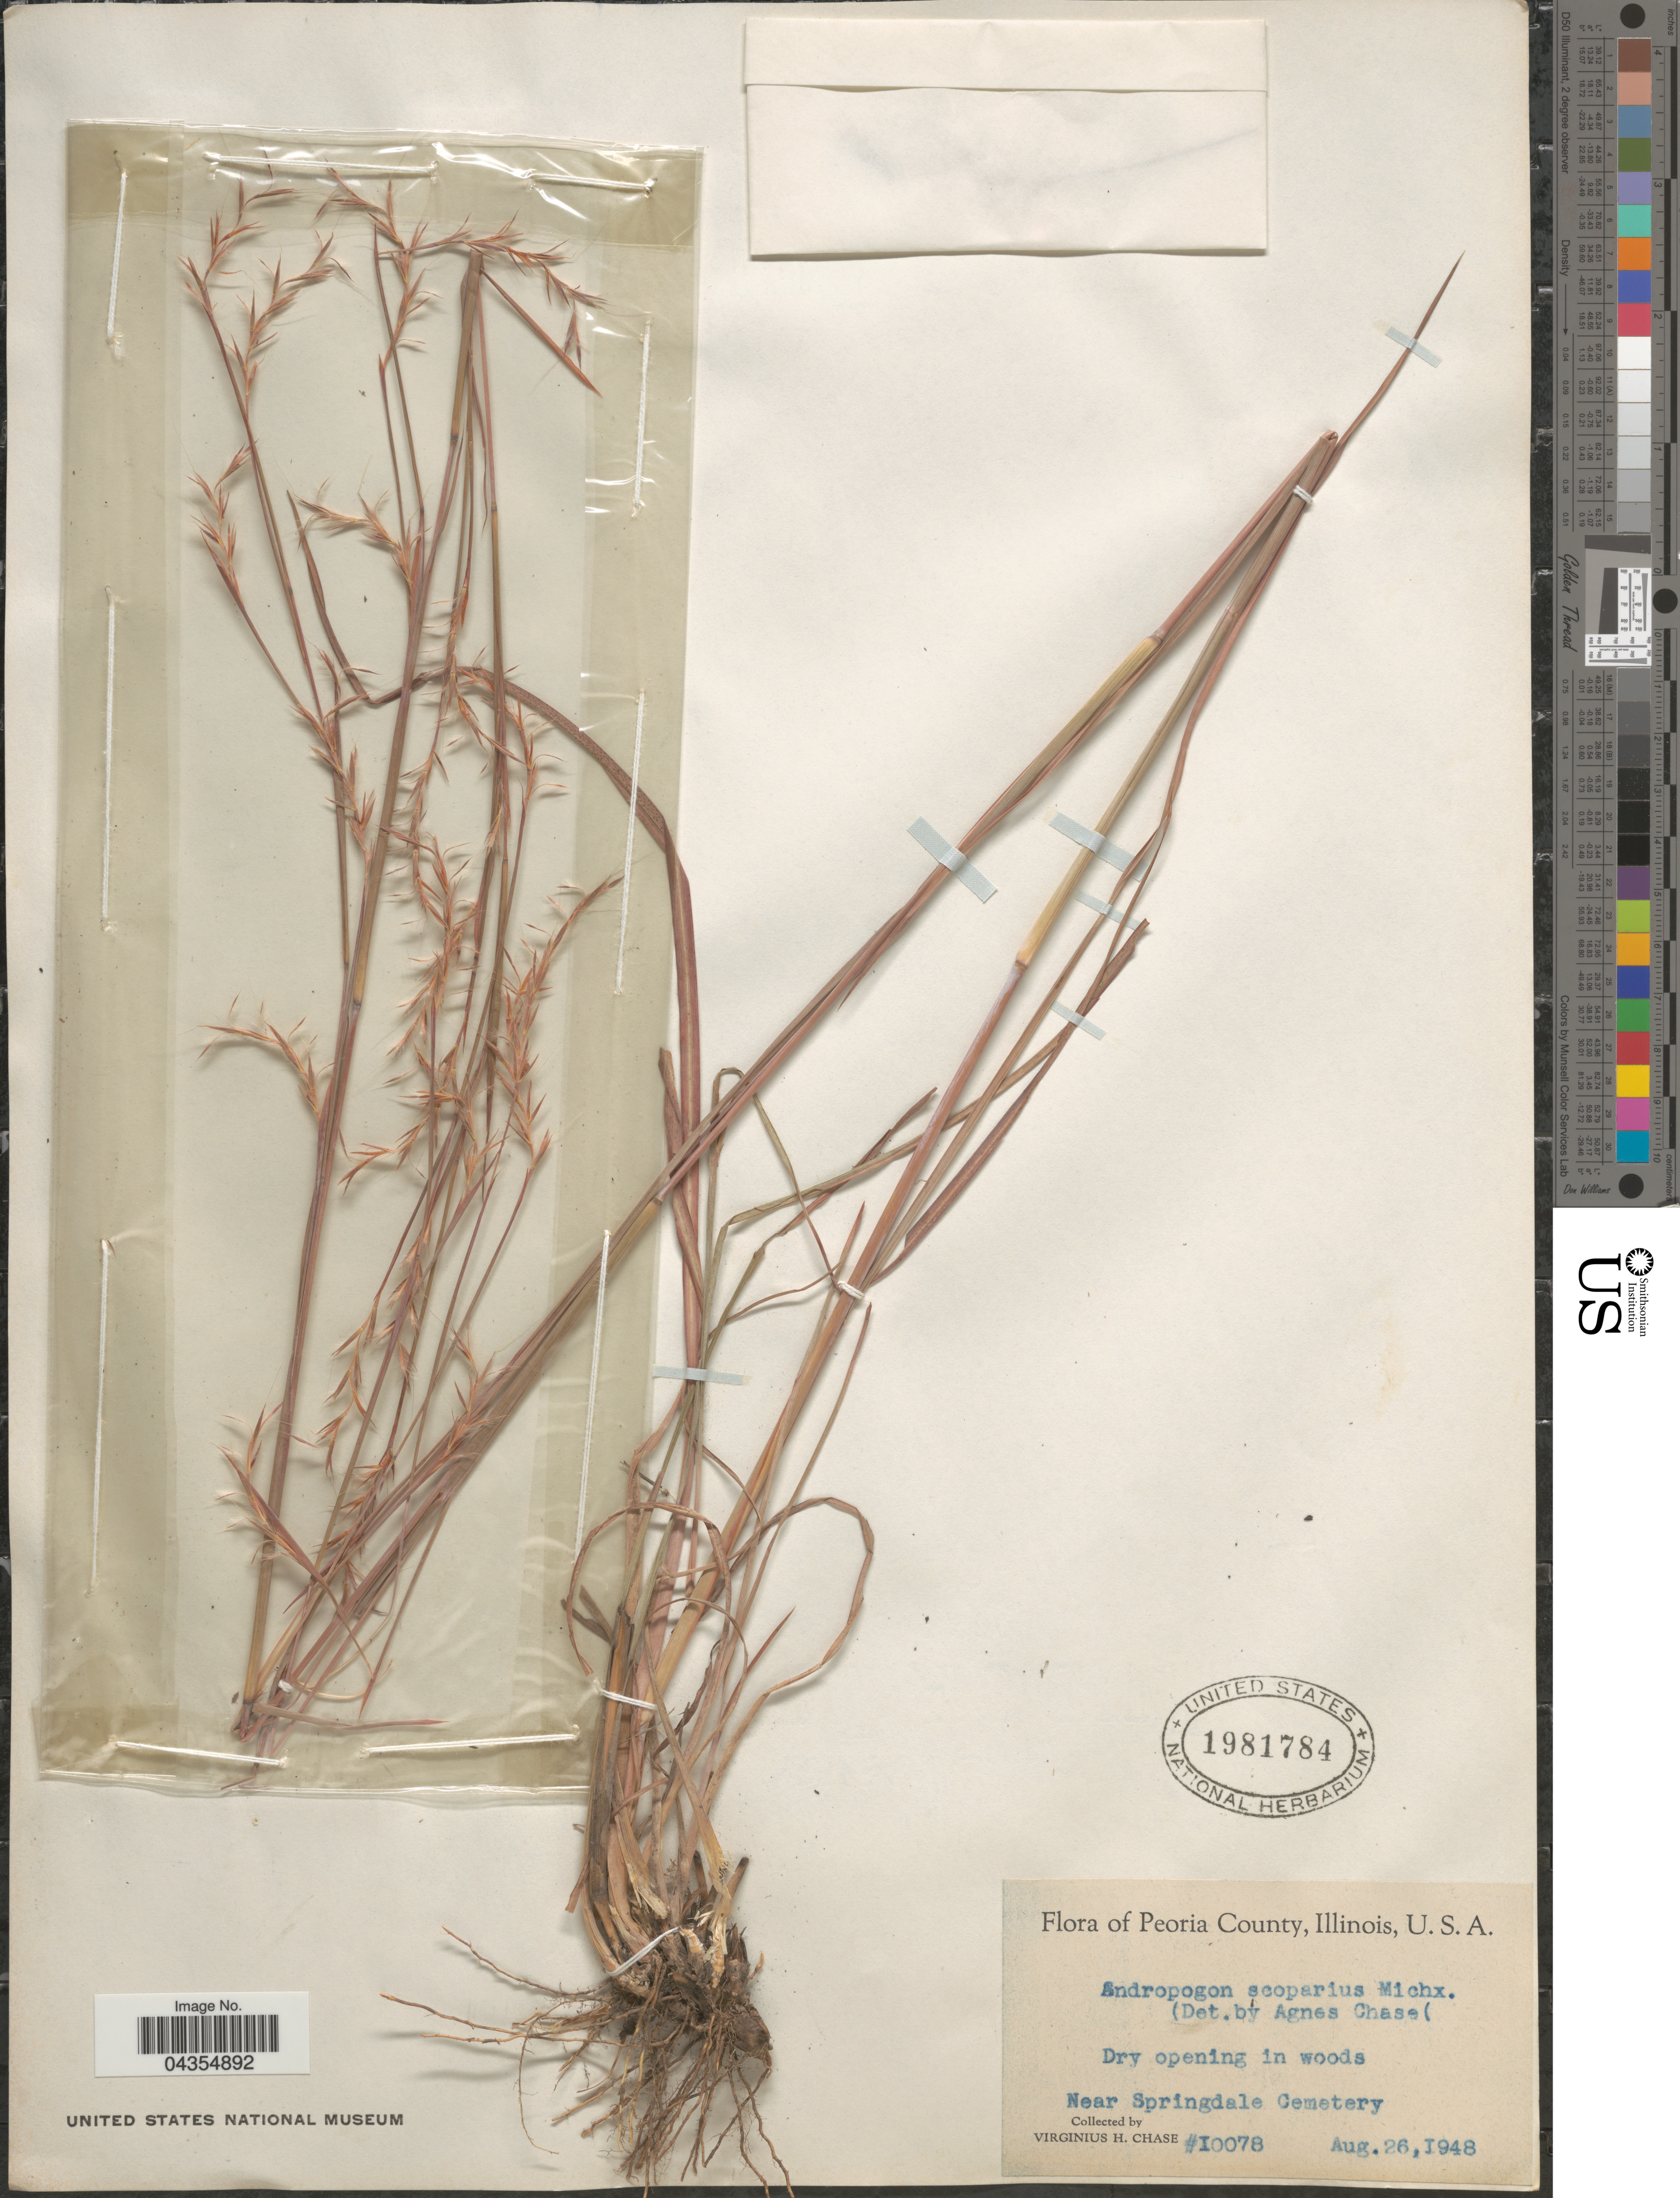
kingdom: Plantae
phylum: Tracheophyta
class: Liliopsida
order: Poales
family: Poaceae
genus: Schizachyrium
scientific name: Schizachyrium sanguineum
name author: (Retz.) Alston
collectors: V. H. Chase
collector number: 10078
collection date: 1948-08-26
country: United States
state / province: Illinois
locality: Peoria County. Near Springdale Cemetery.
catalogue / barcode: US 1981784